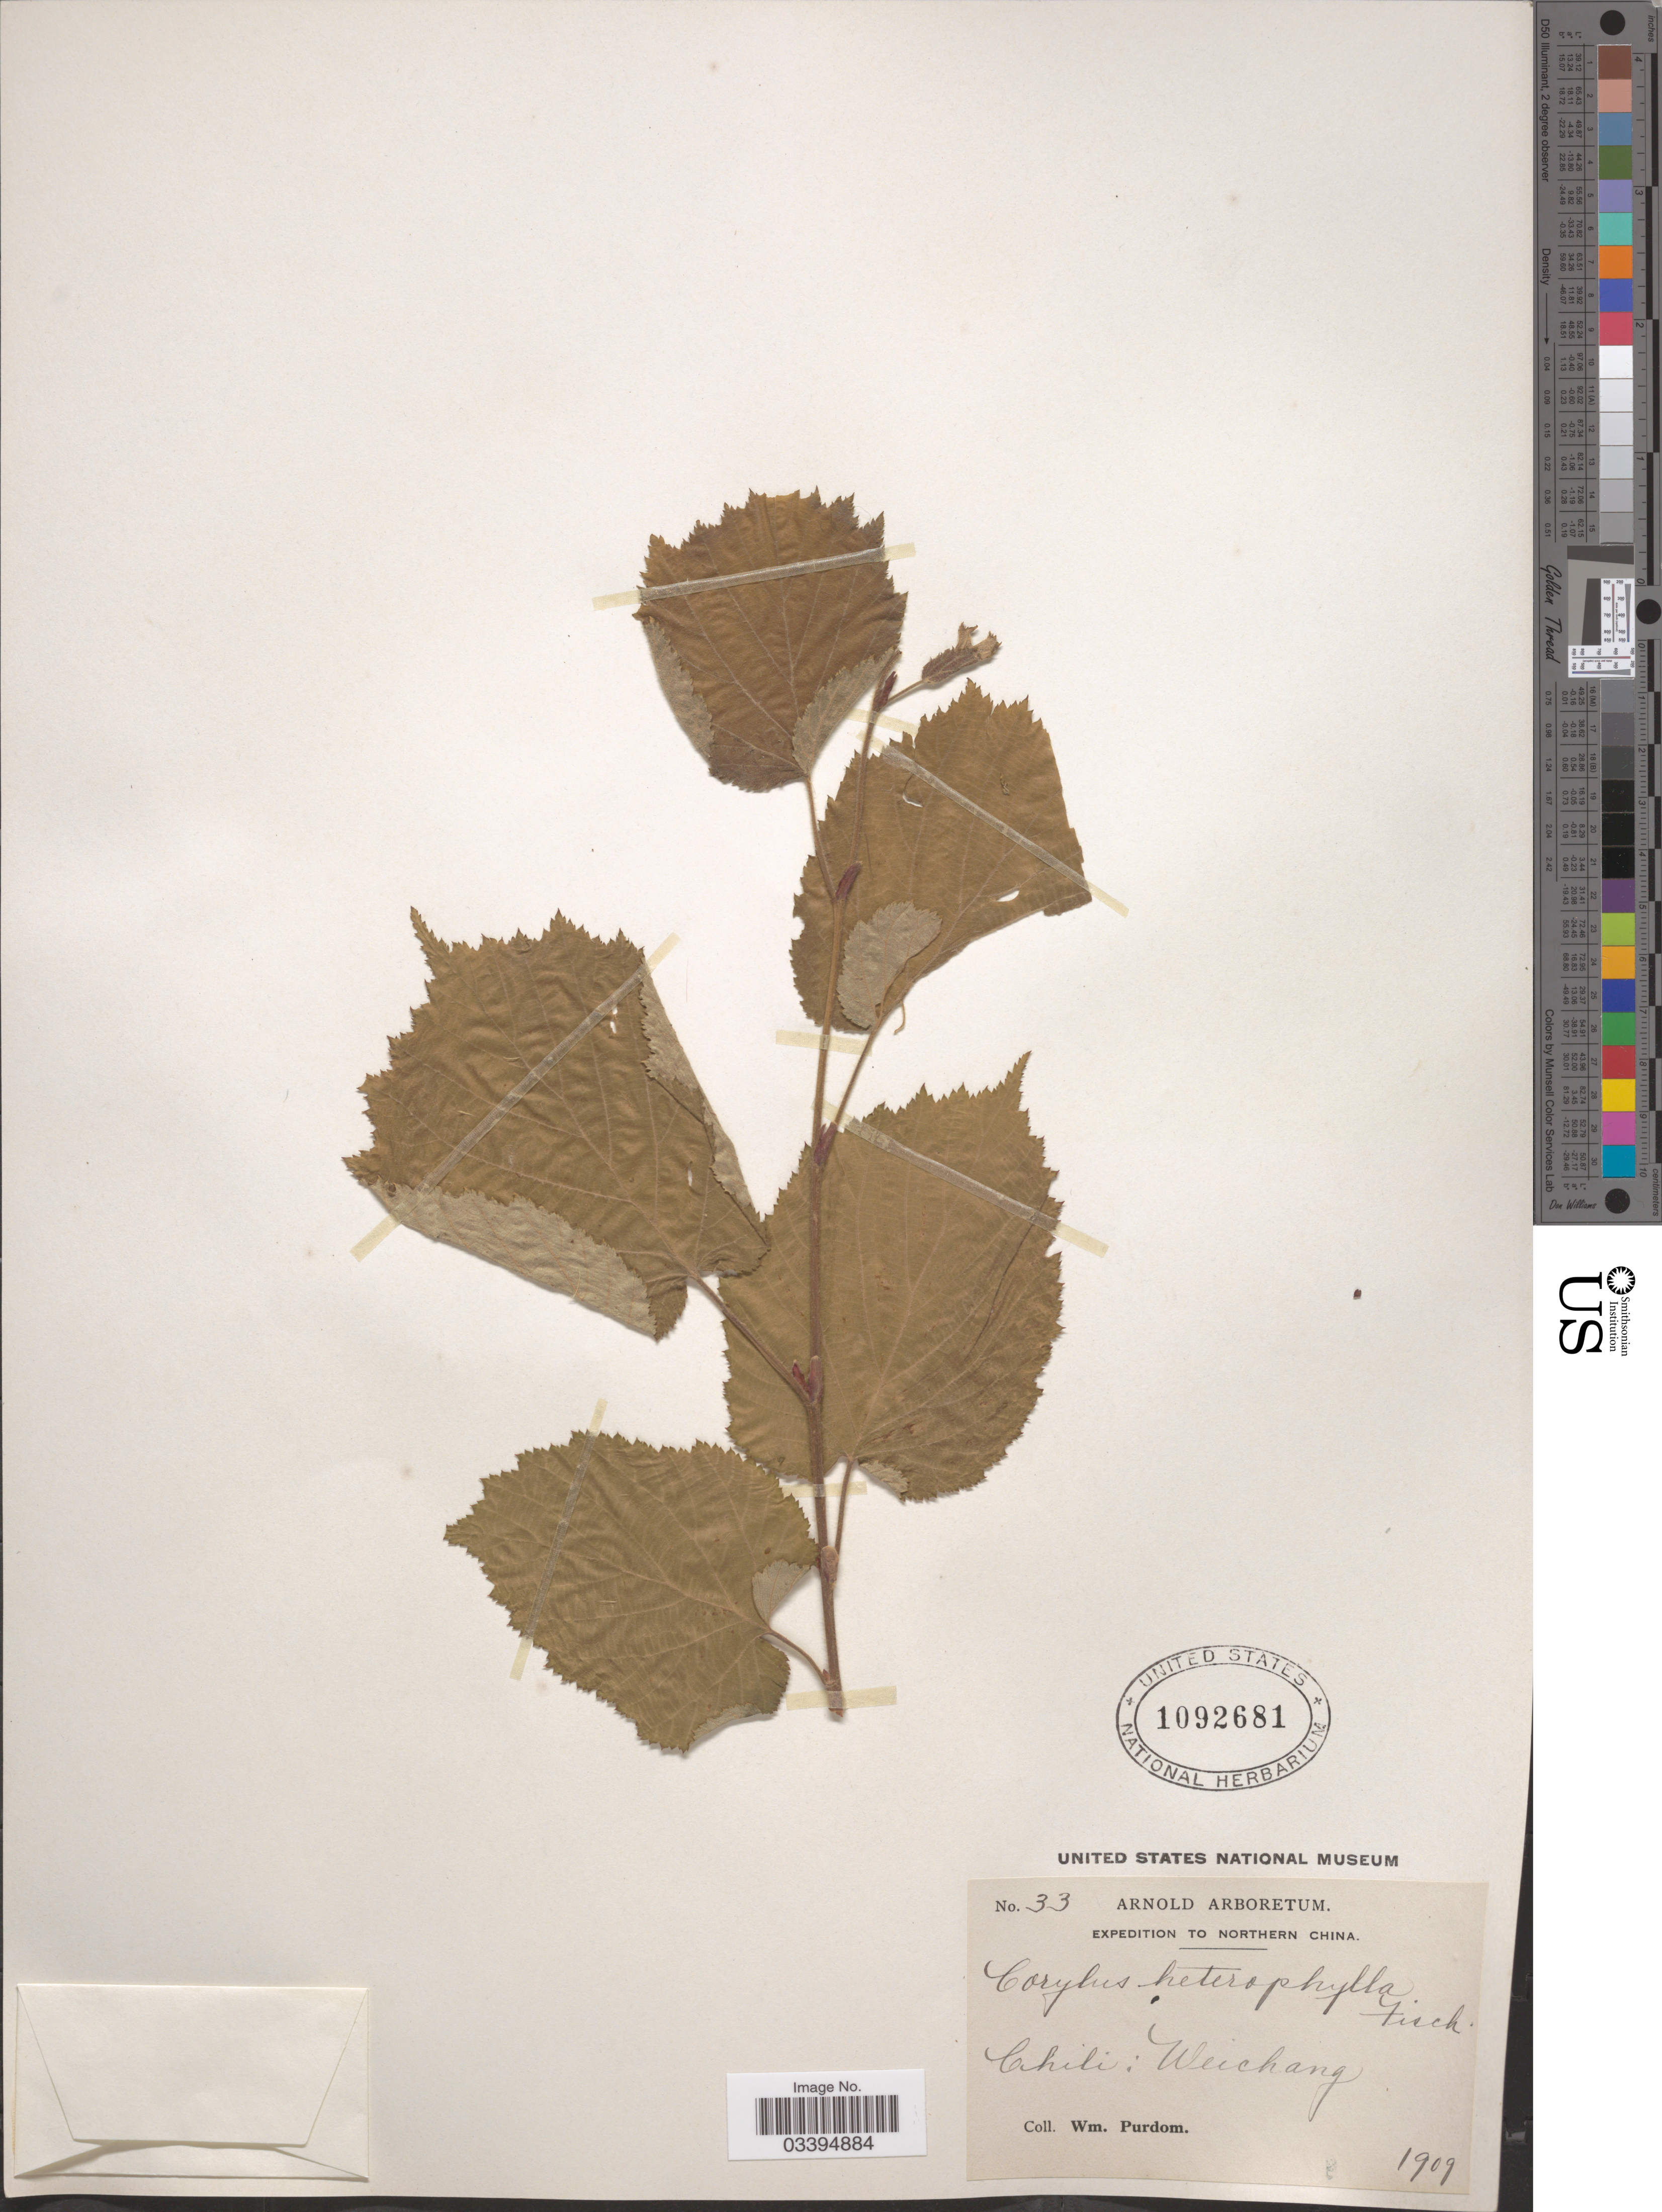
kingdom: Plantae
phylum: Tracheophyta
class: Magnoliopsida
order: Fagales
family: Betulaceae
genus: Corylus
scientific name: Corylus heterophylla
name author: Fisch. ex Trautv.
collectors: W. Purdom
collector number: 33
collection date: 1909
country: China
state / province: Hebei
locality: Northern China. Chili: Weichang.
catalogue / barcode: US 1092681